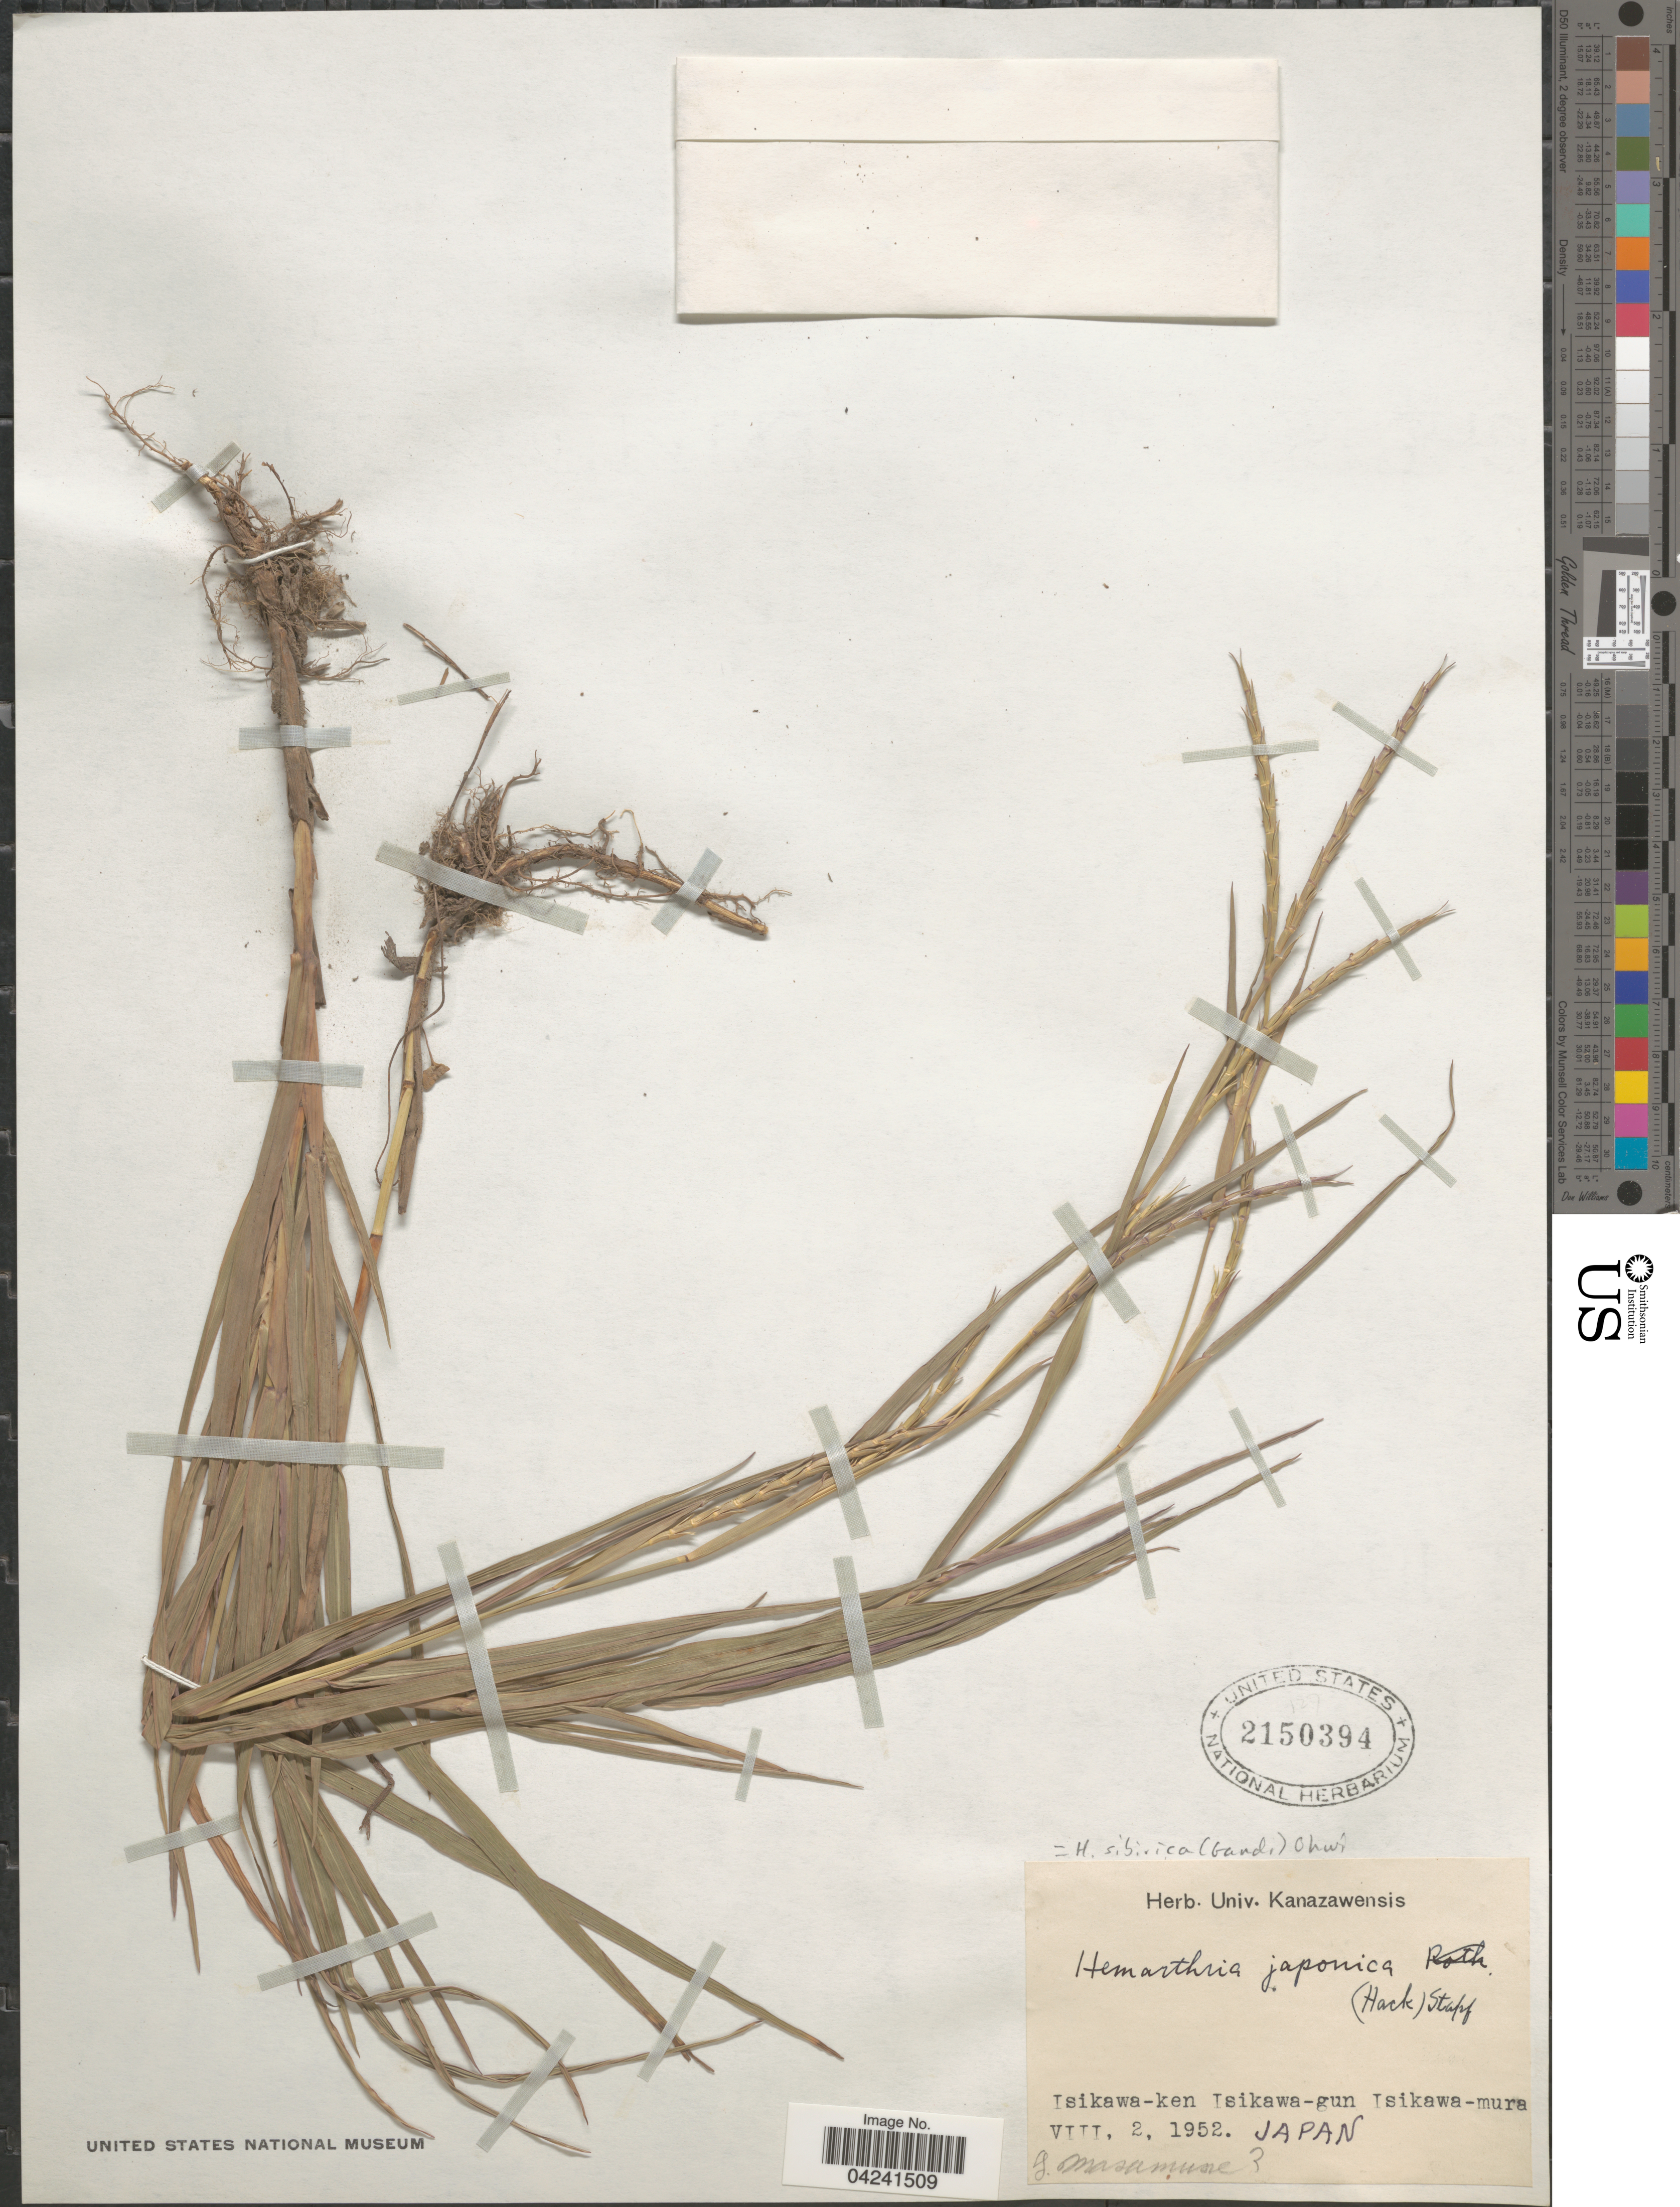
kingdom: Plantae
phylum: Tracheophyta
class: Liliopsida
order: Poales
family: Poaceae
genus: Hemarthria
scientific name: Hemarthria sibirica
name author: (Gand.) Ohwi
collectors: G. Masamune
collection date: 1952-08-02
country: Japan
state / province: Isikawa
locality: Isikawa-ken Isikawa-gun Isikawa-mura.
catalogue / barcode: US 2150394